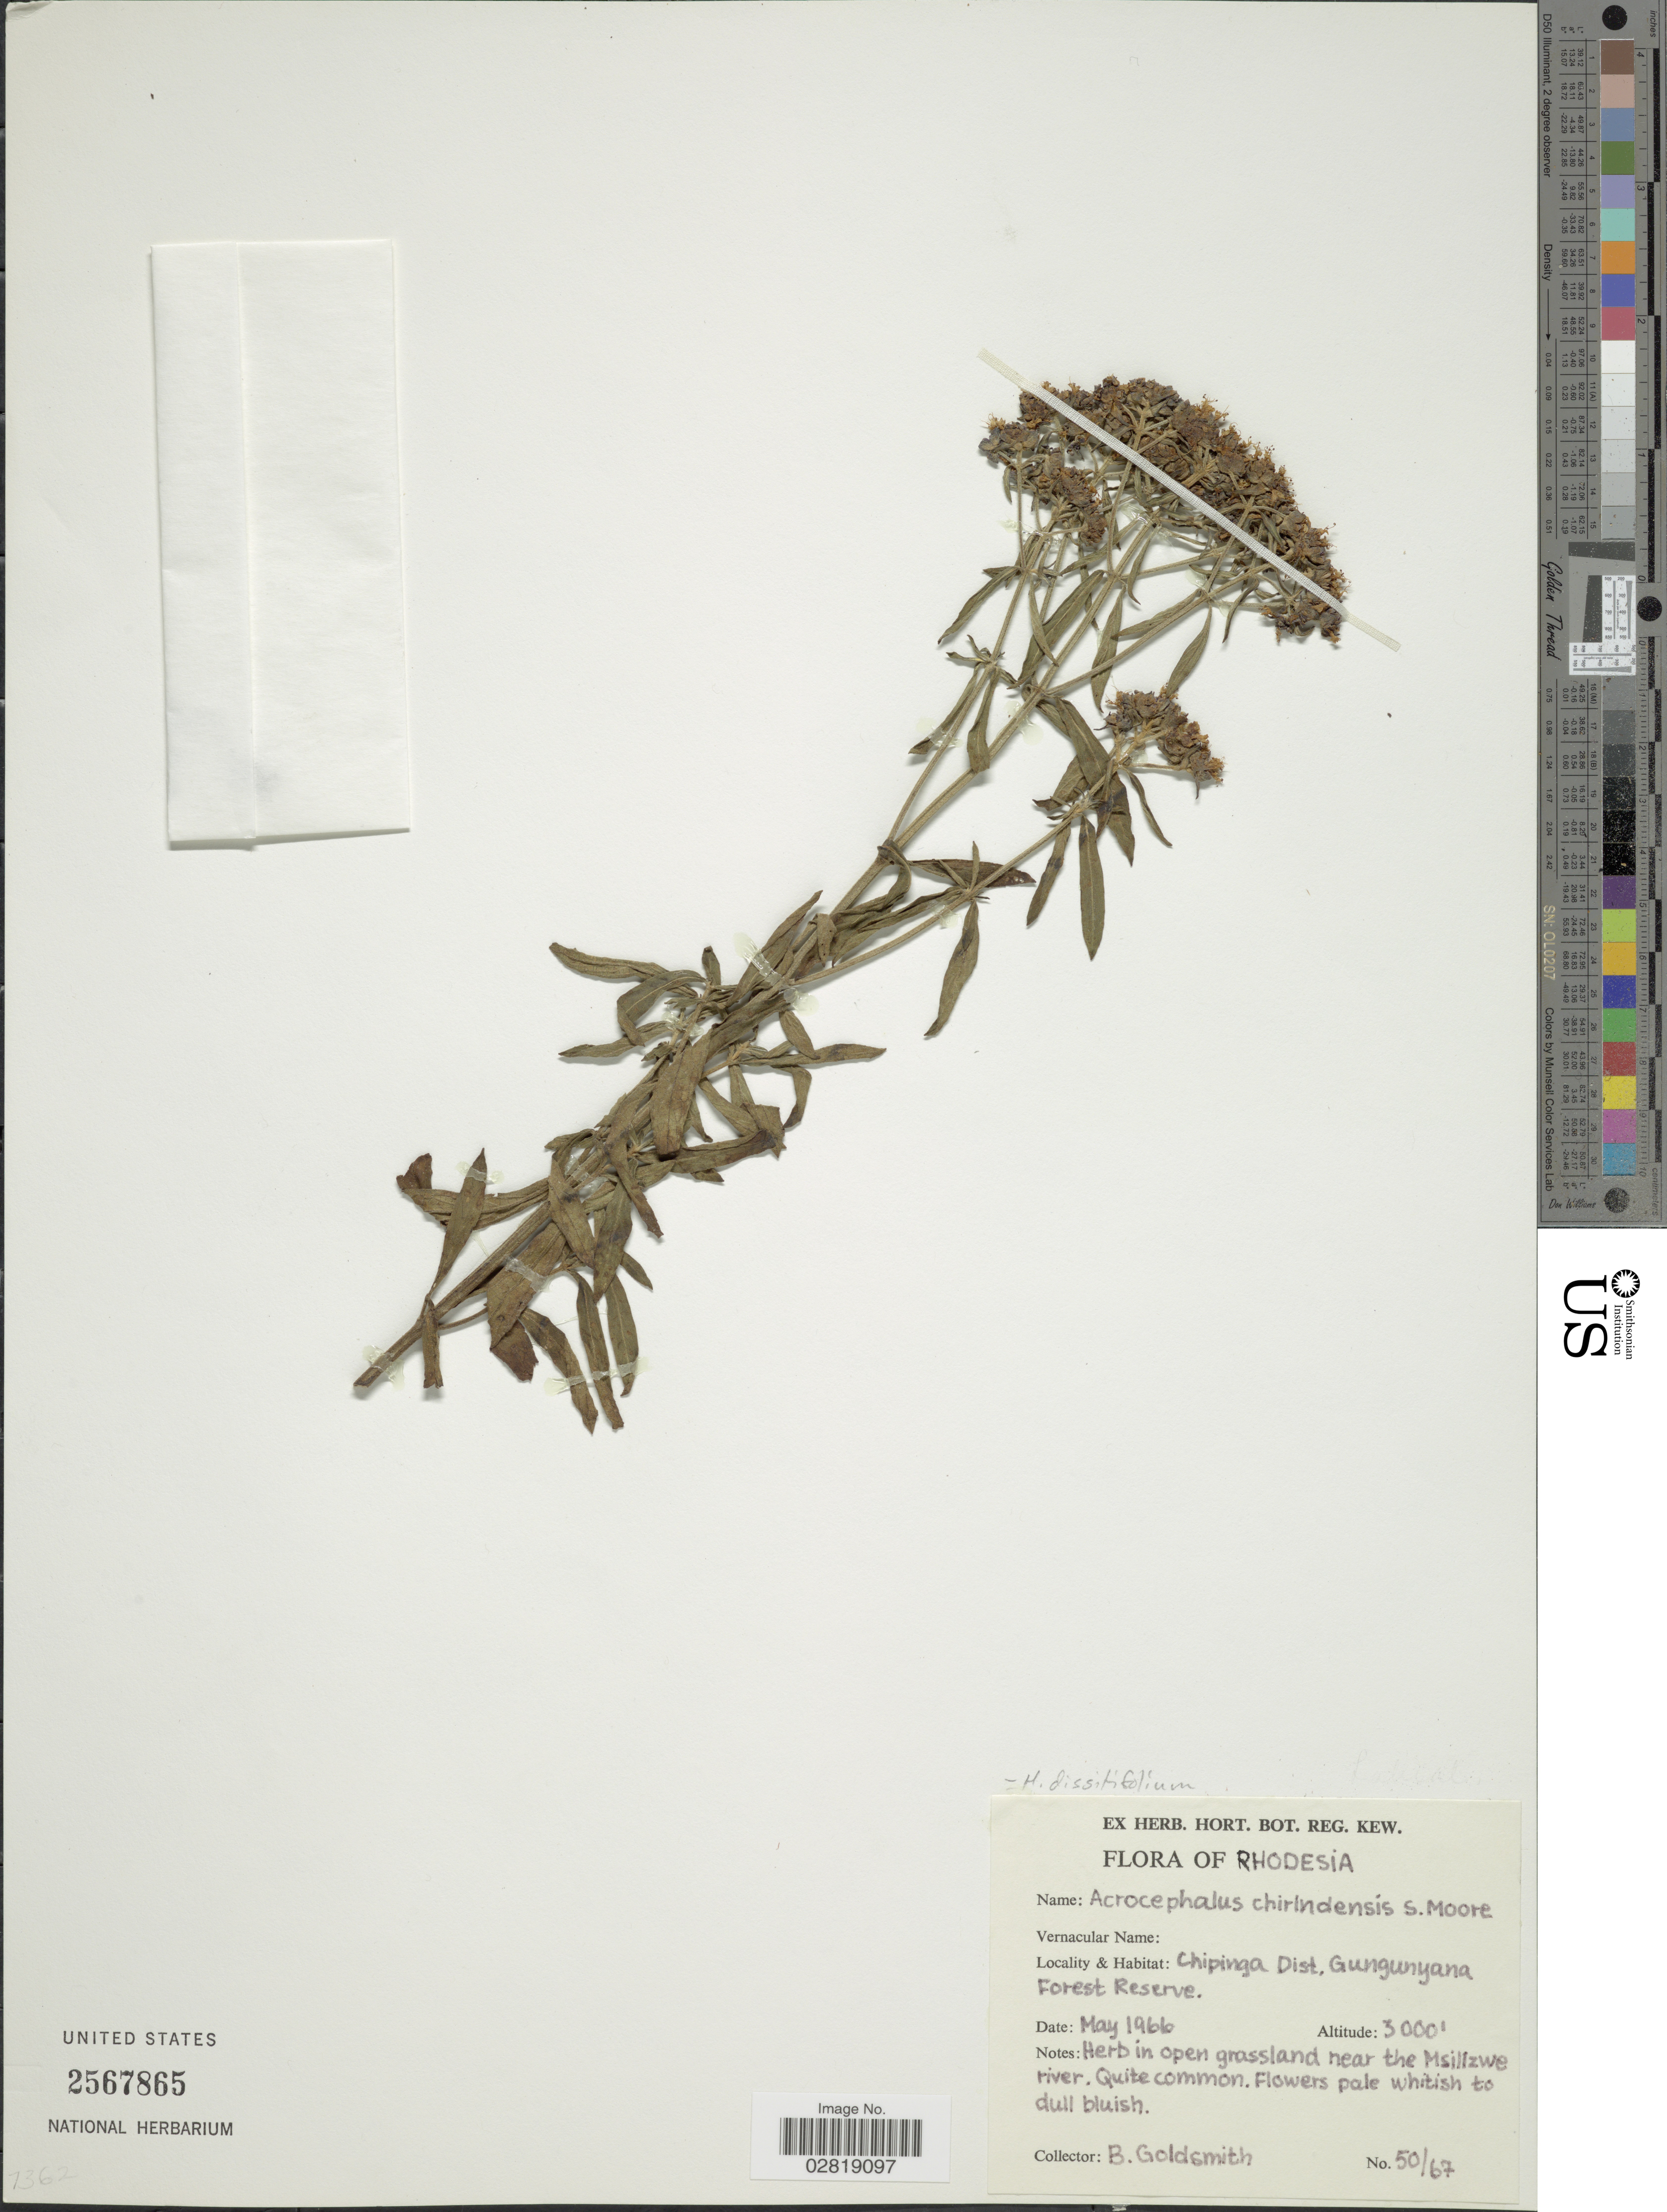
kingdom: Plantae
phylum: Tracheophyta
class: Magnoliopsida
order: Lamiales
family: Lamiaceae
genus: Haumaniastrum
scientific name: Haumaniastrum disstifolium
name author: Baker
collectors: B. Goldsmith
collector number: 50/67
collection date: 1966-05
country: Zimbabwe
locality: Chipinga Dist., Gungunyana Forest Reserve.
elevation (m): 914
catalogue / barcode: US 2567865